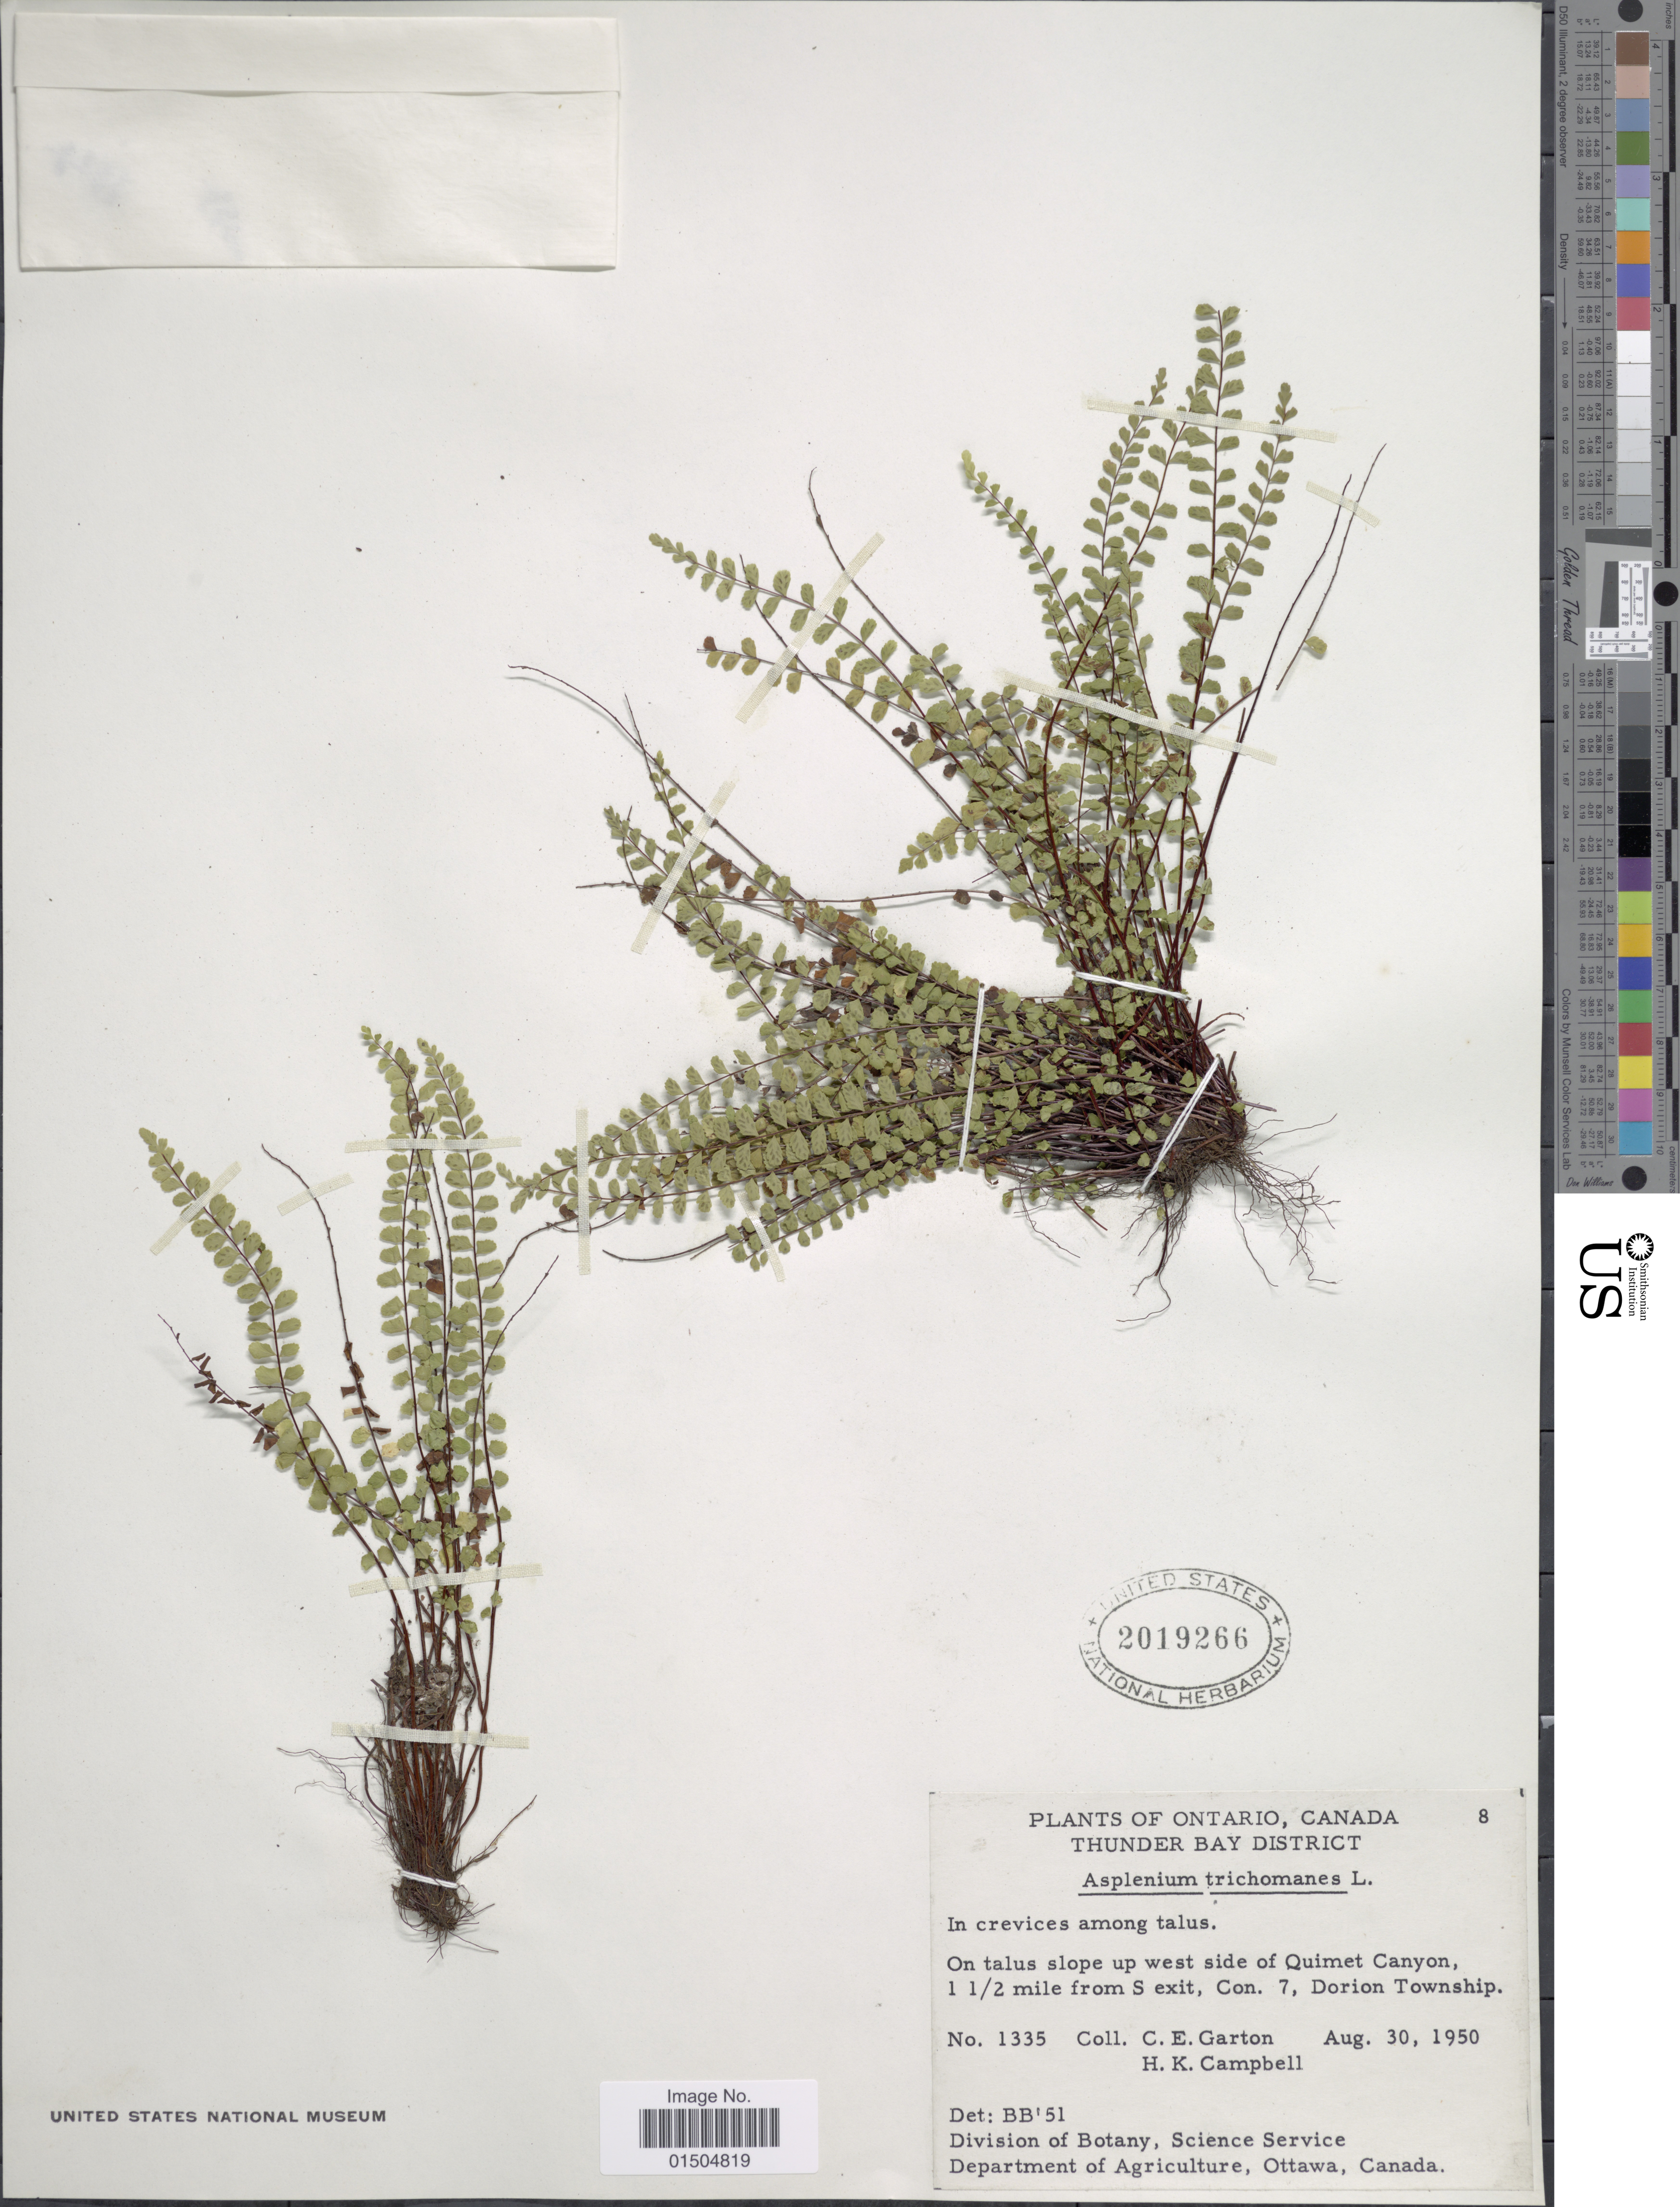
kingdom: Plantae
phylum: Tracheophyta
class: Polypodiopsida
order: Polypodiales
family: Aspleniaceae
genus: Asplenium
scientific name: Asplenium trichomanes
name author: L.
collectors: C. E. Garton & H. K. Campbell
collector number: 1335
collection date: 1950-08-30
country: Canada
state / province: Ontario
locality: Thunder Bay District. On talus slope up west side of Quimet Canyon, 1 1/2 mile from S exic, Con. 7, Dorion Township.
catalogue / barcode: US 2019266